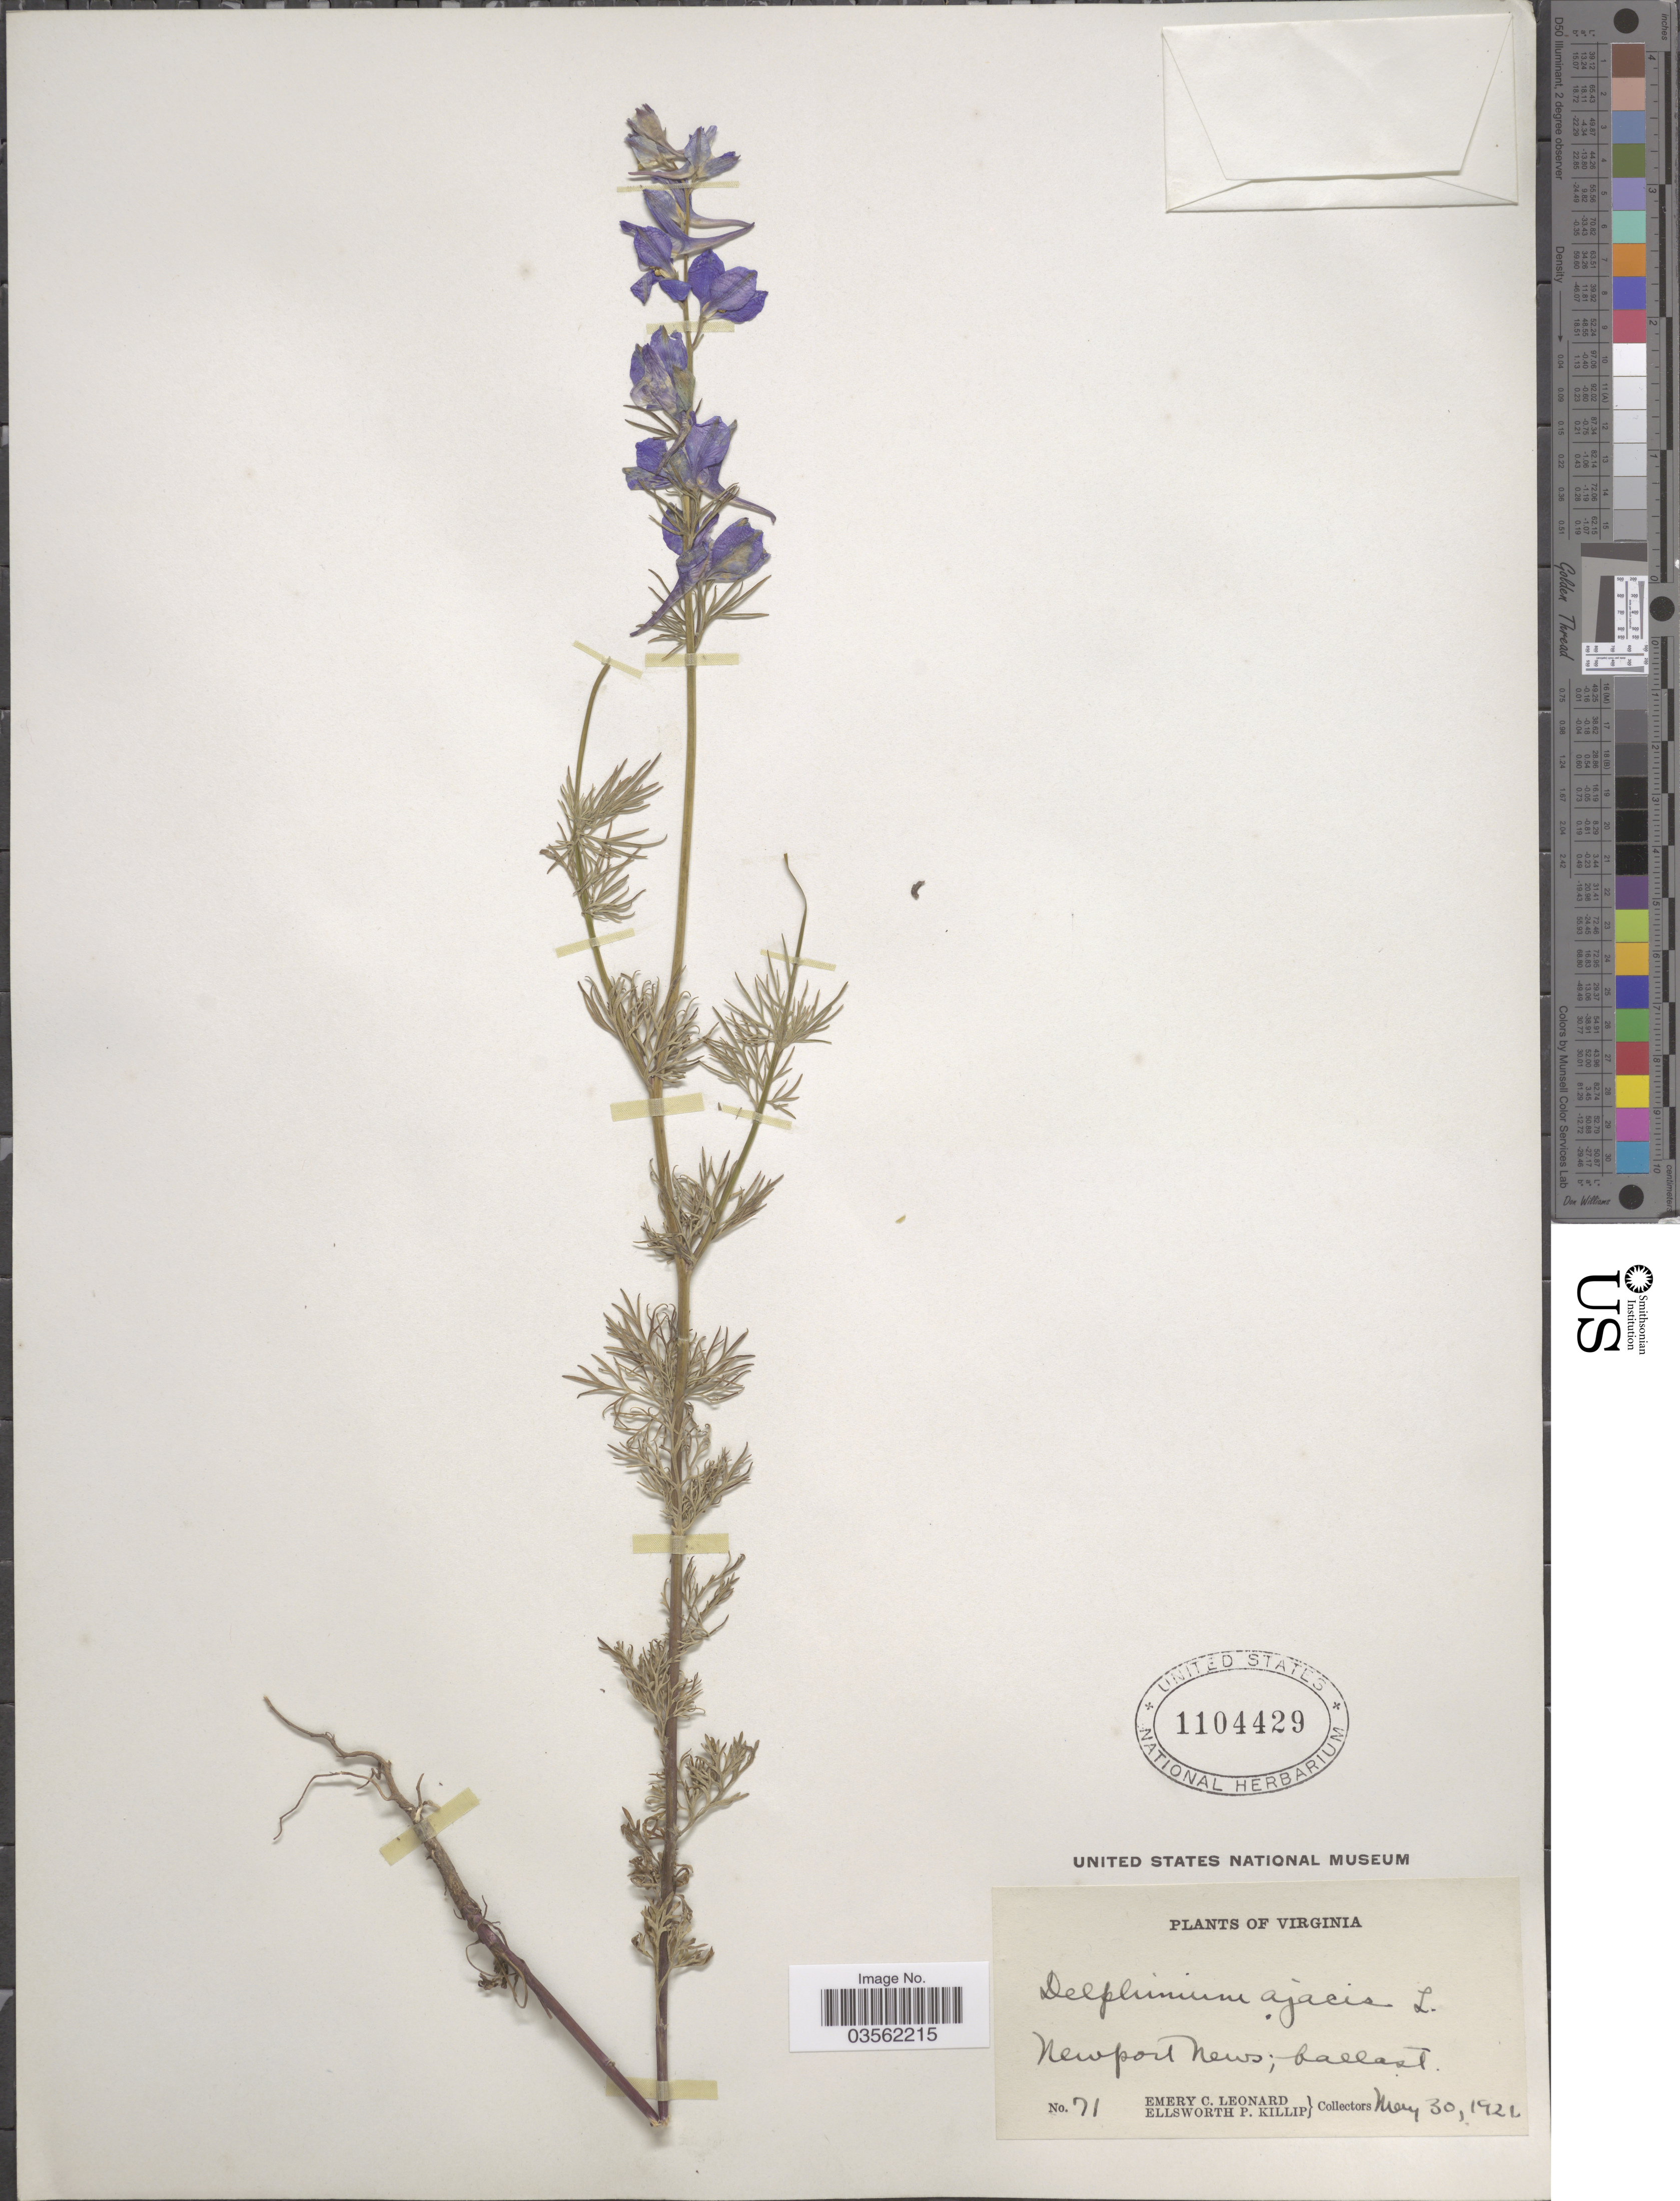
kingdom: Plantae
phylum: Tracheophyta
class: Magnoliopsida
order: Ranunculales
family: Ranunculaceae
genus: Delphinium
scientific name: Delphinium ajacis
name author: L.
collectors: E. C. Leonard & E. P. Killip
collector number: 71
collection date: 1921-05-30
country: United States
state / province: Virginia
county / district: City of Newport News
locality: Newport News; ballast.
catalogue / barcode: US 1104429